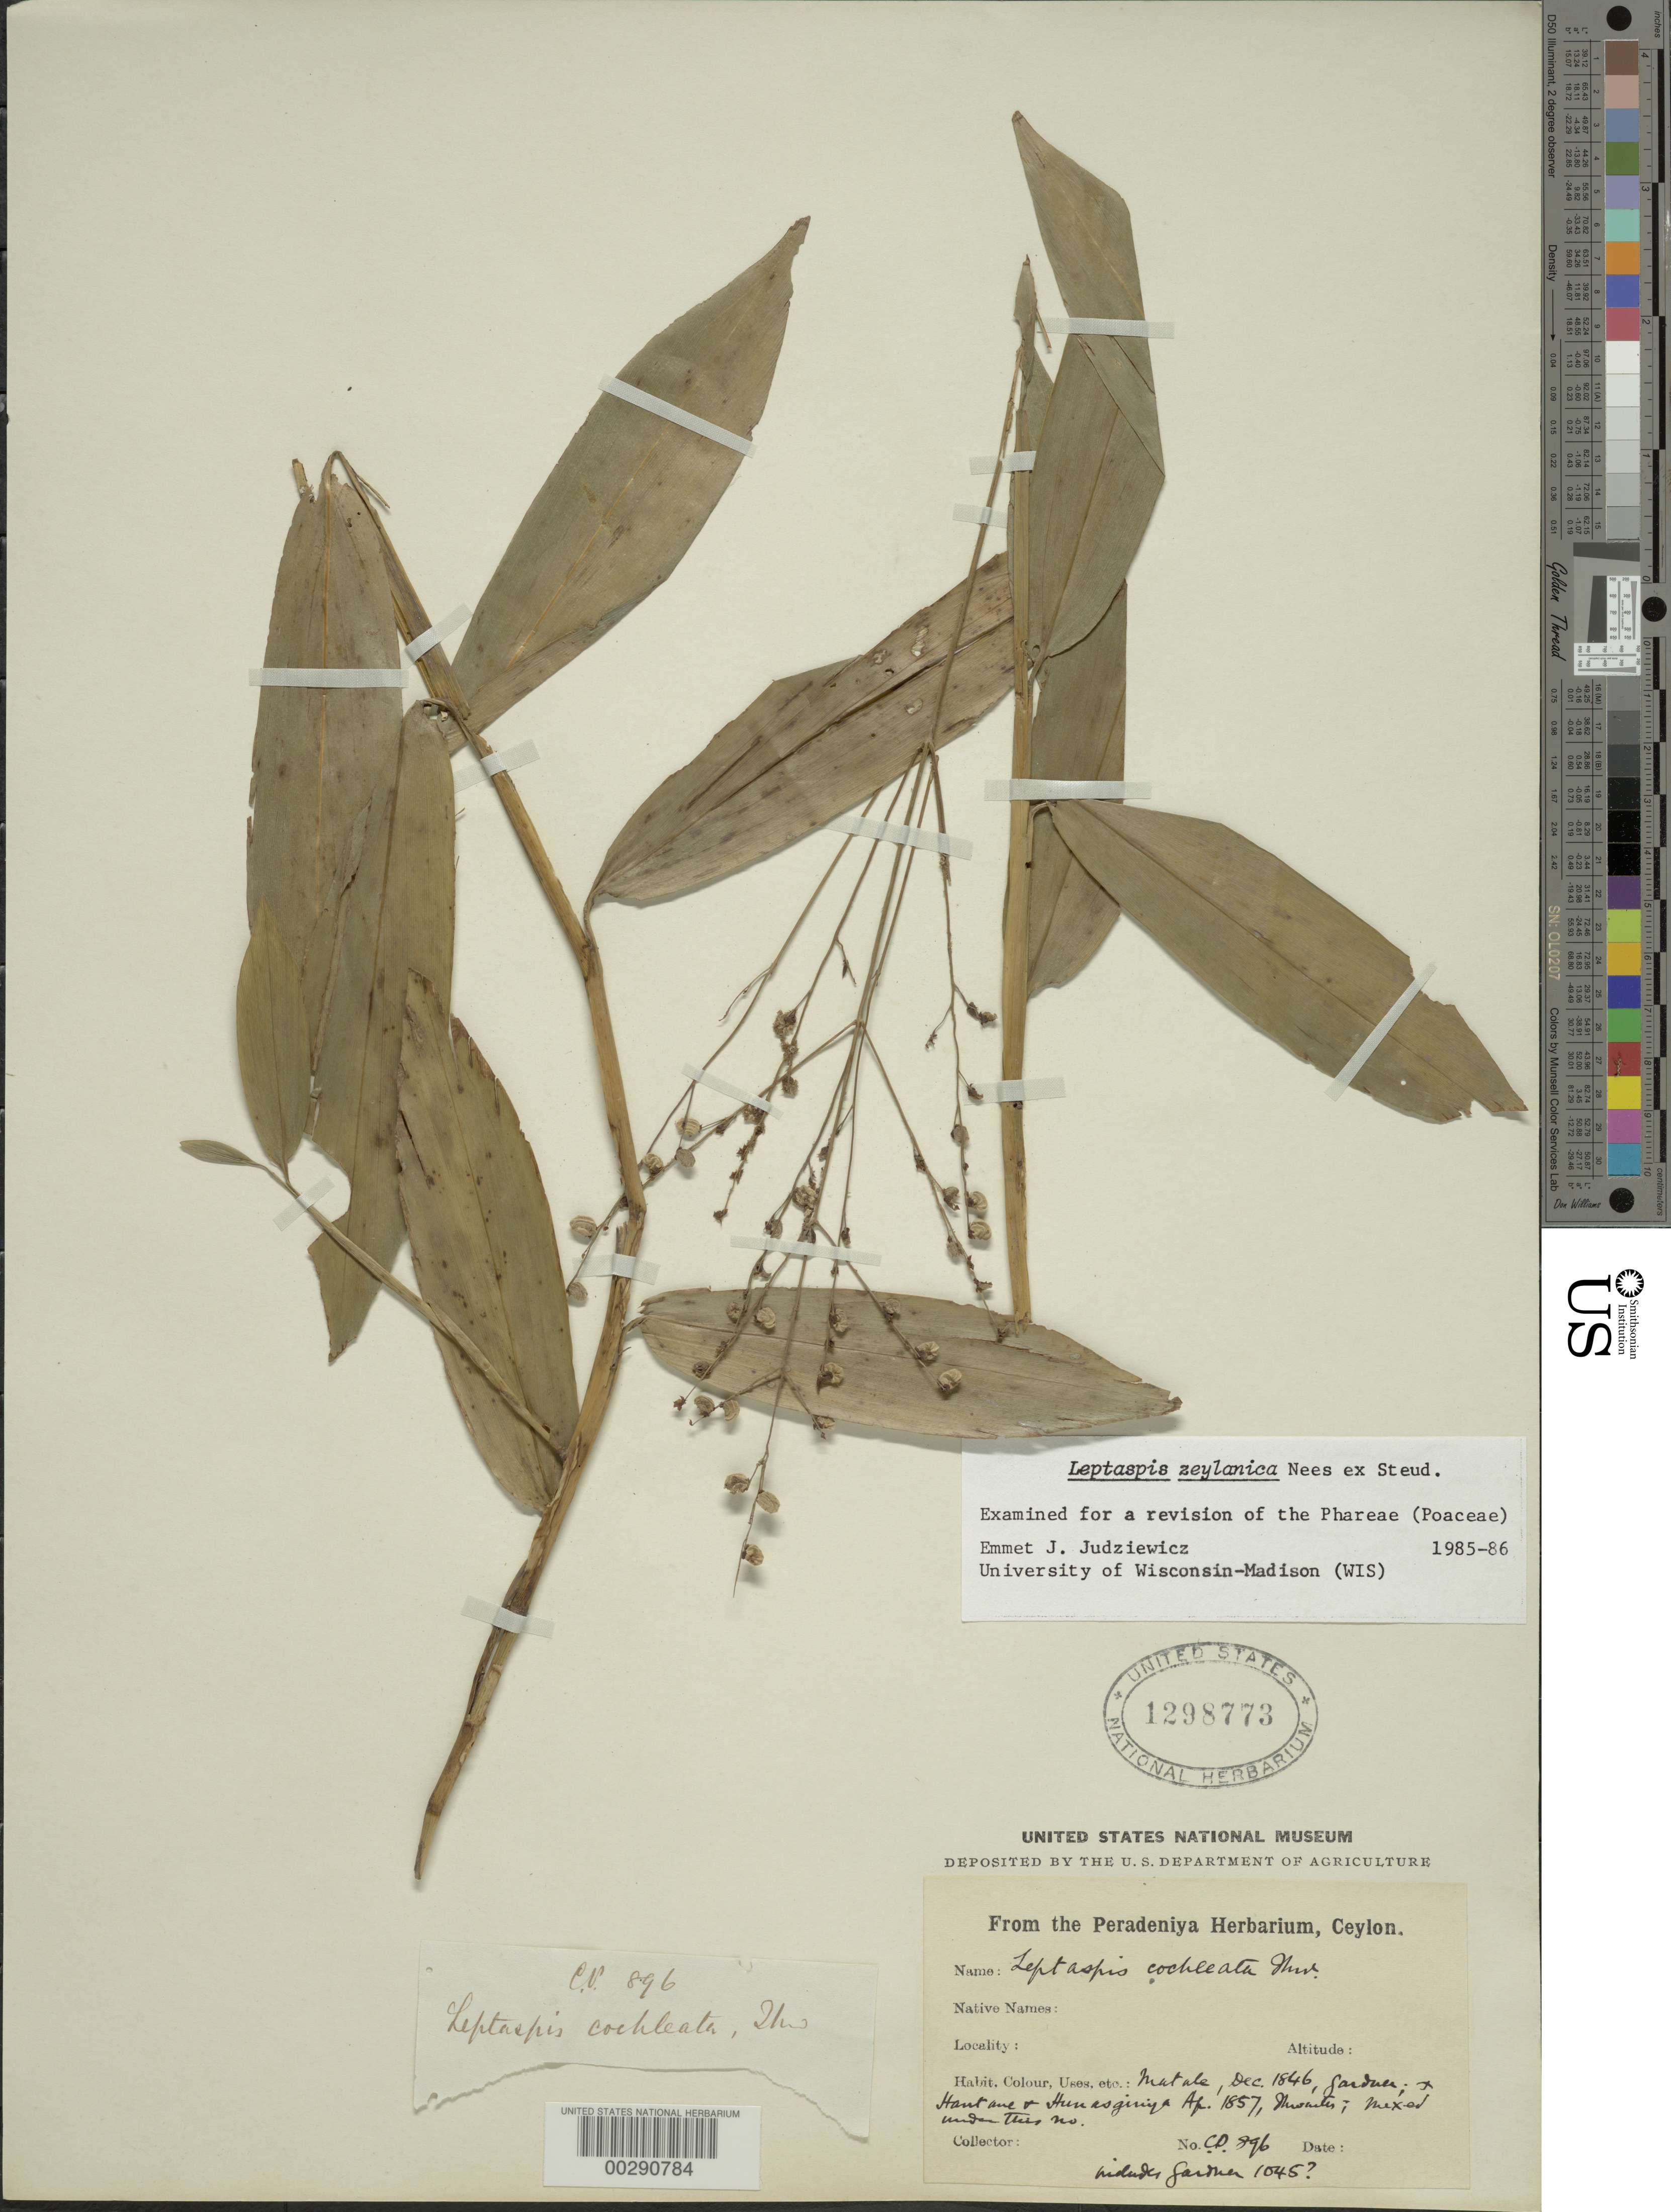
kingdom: Plantae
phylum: Tracheophyta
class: Liliopsida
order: Poales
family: Poaceae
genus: Leptaspis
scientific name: Leptaspis zeylanica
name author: Nees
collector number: Cd 896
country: Sri Lanka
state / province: Central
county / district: Matale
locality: Matale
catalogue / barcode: US 1298773